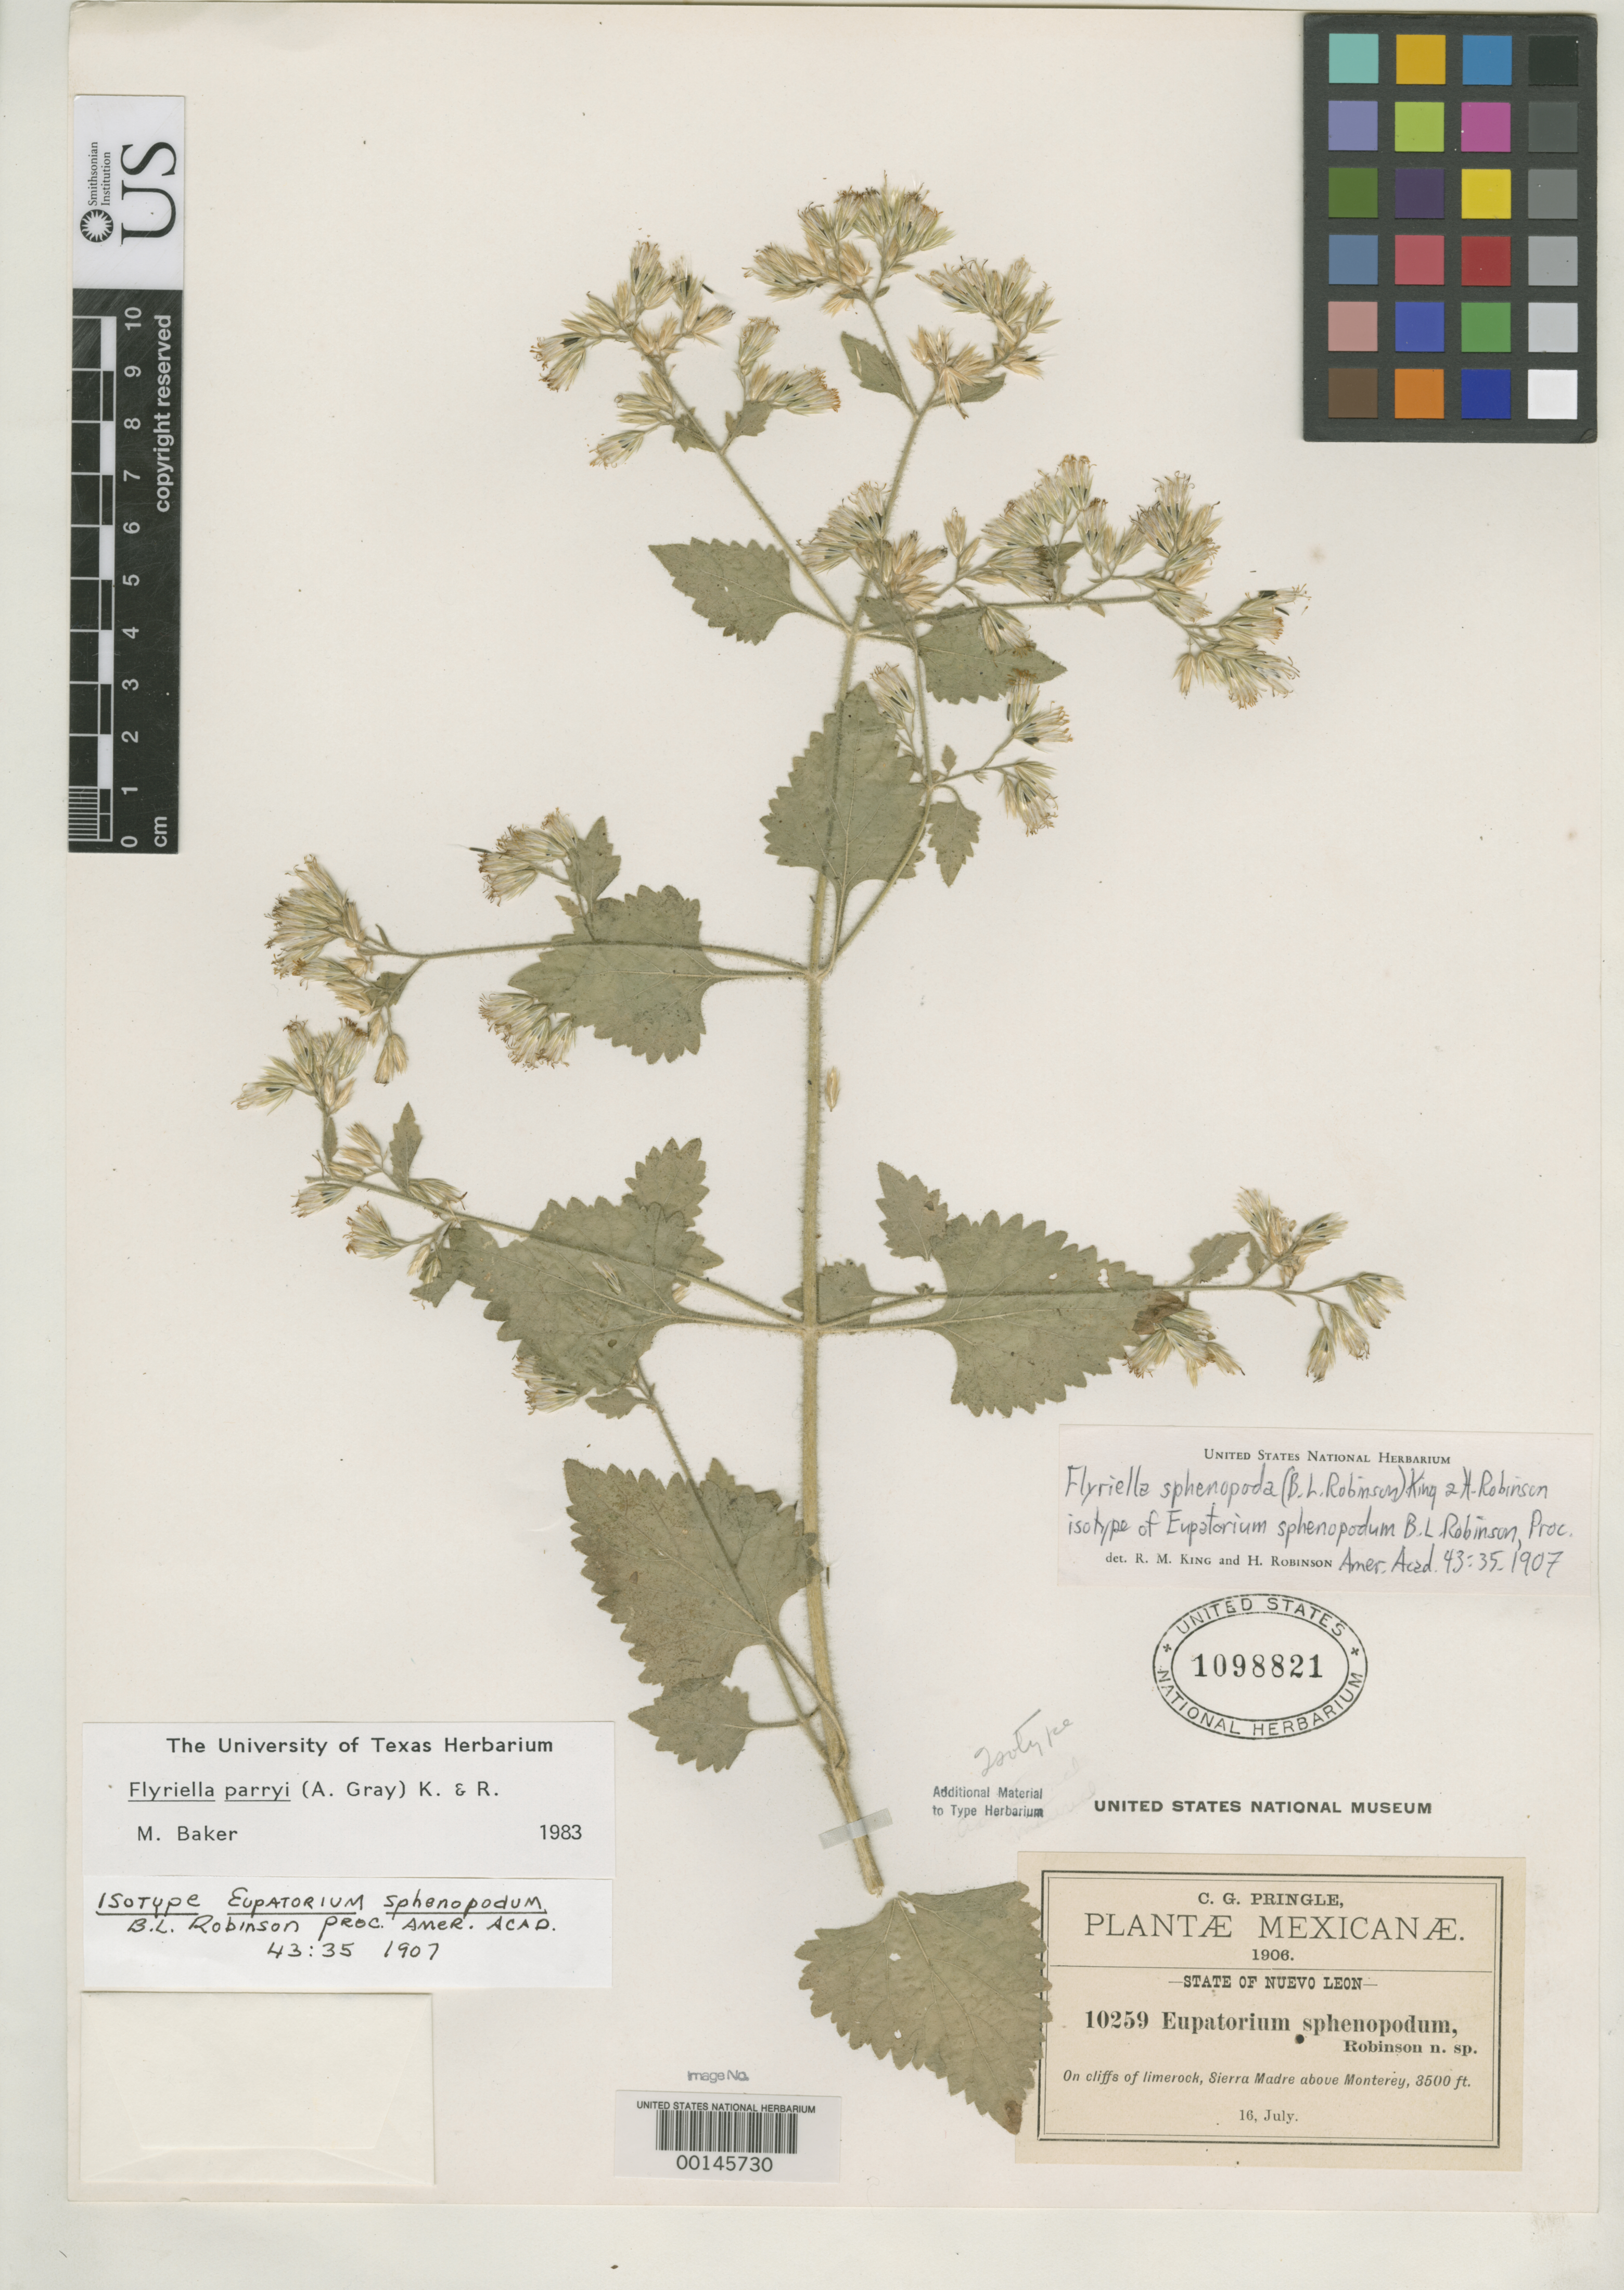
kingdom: Plantae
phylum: Tracheophyta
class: Magnoliopsida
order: Asterales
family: Asteraceae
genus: Eupatorium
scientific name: Eupatorium sphenopodum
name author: B.L. Rob.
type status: Isotype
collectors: C. G. Pringle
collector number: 10259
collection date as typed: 16 Jul 1906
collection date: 1906-07-16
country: Mexico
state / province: Nuevo León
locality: Sierra Madre above Monterrey.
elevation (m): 1067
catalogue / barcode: US 1098821